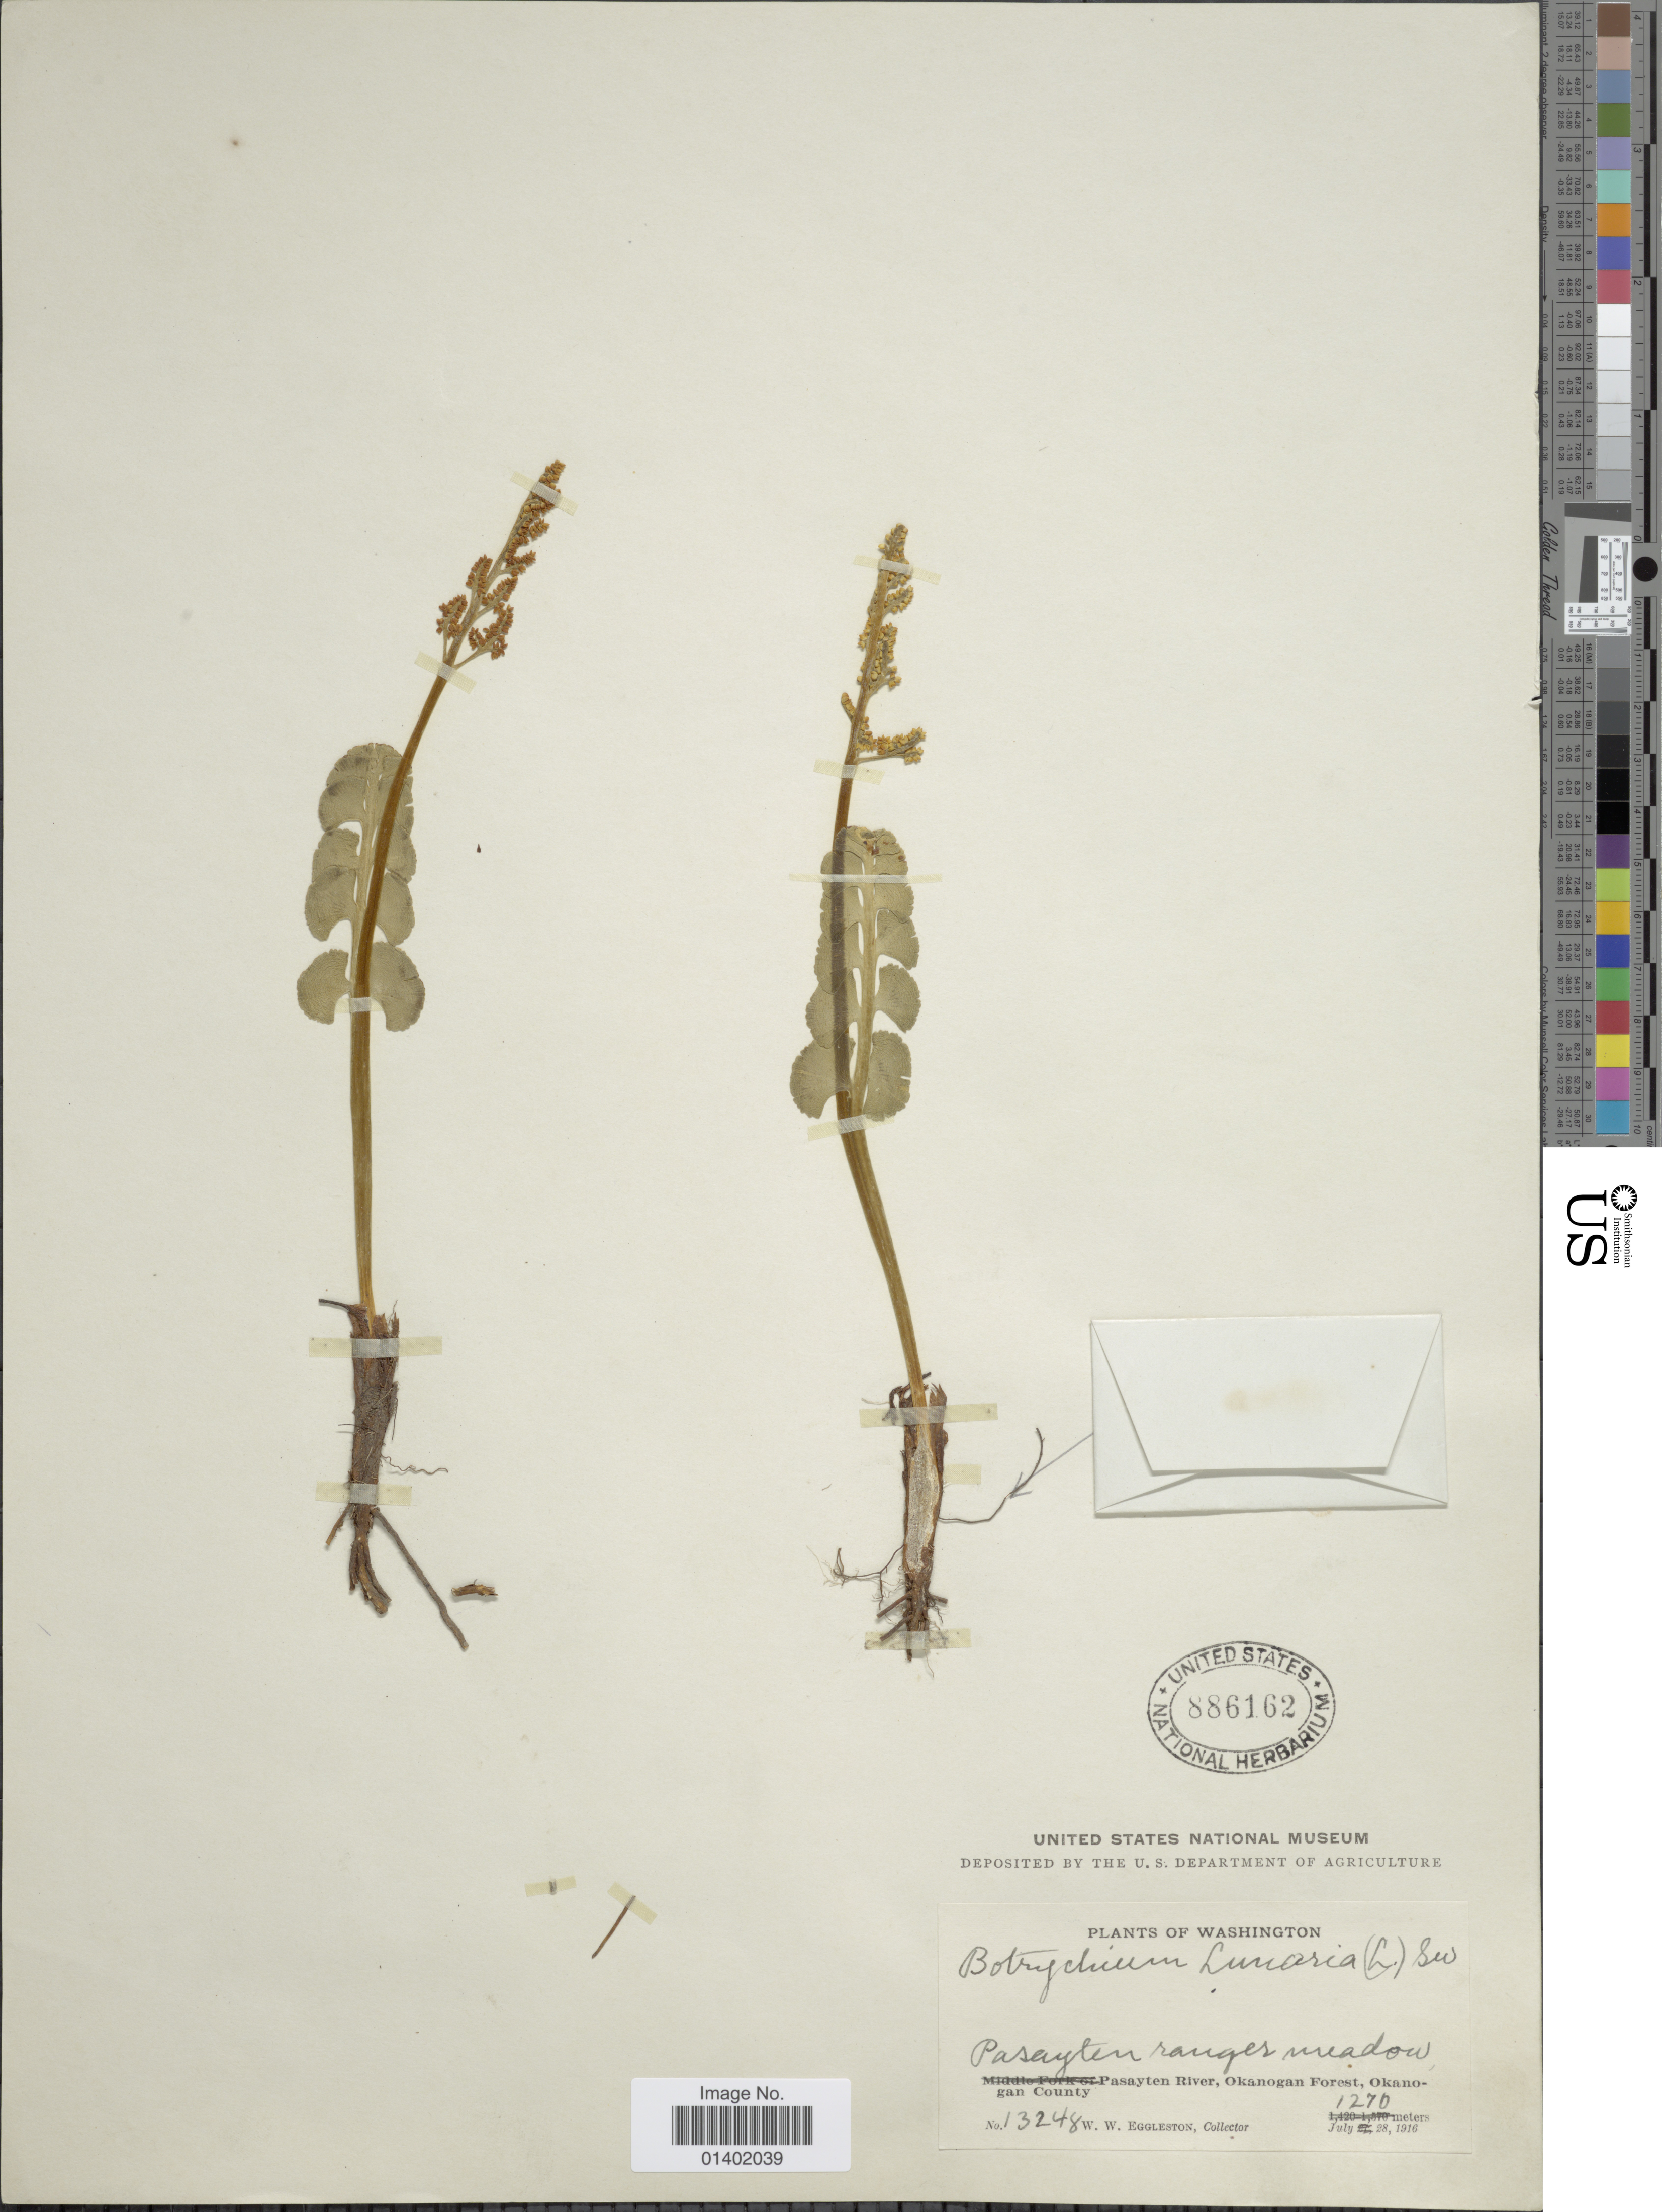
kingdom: Plantae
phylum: Tracheophyta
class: Polypodiopsida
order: Ophioglossales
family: Ophioglossaceae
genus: Botrychium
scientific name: Botrychium lunaria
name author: (L.) Sw.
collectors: W. W. Eggleston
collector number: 13248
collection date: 1916-07-28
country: United States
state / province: Washington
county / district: Okanogan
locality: Pasayten River, Okanogan Forest, Okanogan County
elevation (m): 1270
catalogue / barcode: US 886162